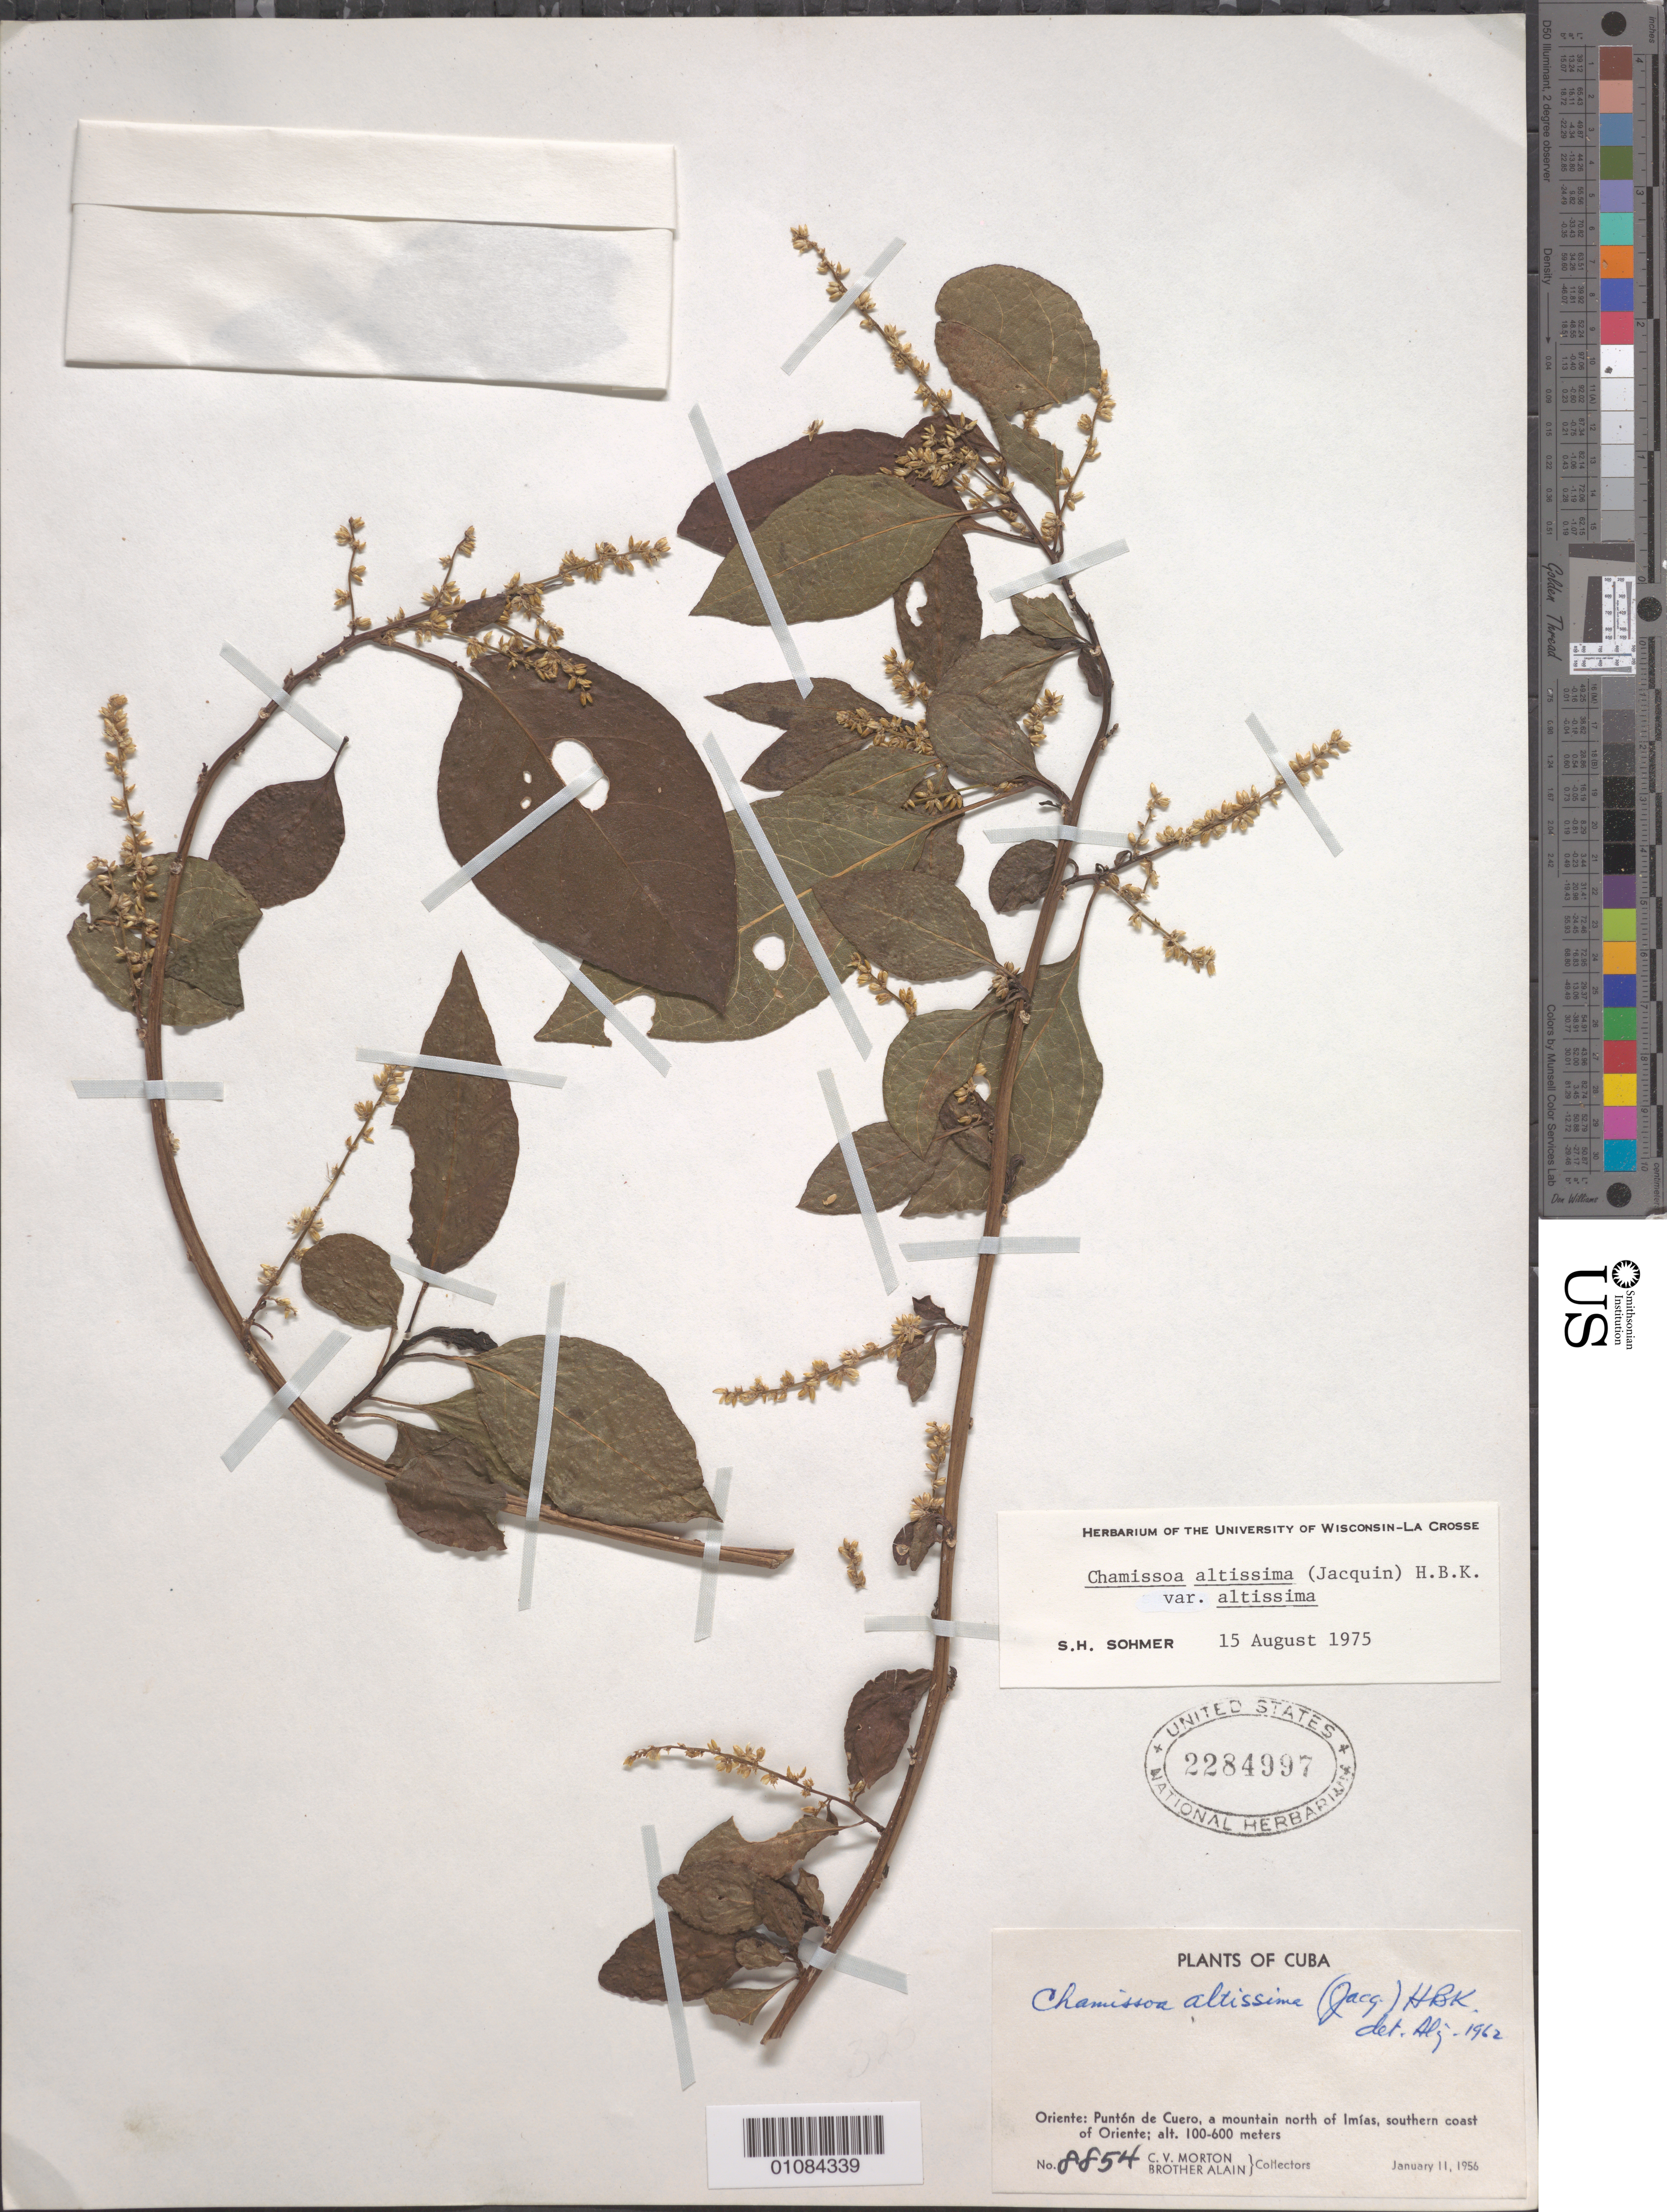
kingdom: Plantae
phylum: Tracheophyta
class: Magnoliopsida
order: Caryophyllales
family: Amaranthaceae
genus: Chamissoa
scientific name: Chamissoa altissima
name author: (Jacq.) Kunth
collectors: C. V. Morton & A. H. Liogier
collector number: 8854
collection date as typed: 11 Jan 1956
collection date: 1956-01-11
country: Cuba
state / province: Guantanamo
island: Cuba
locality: Oriente: Punton de Cuero, a mountain N of Imias, S coast of Oriente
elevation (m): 100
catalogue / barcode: US 2284997